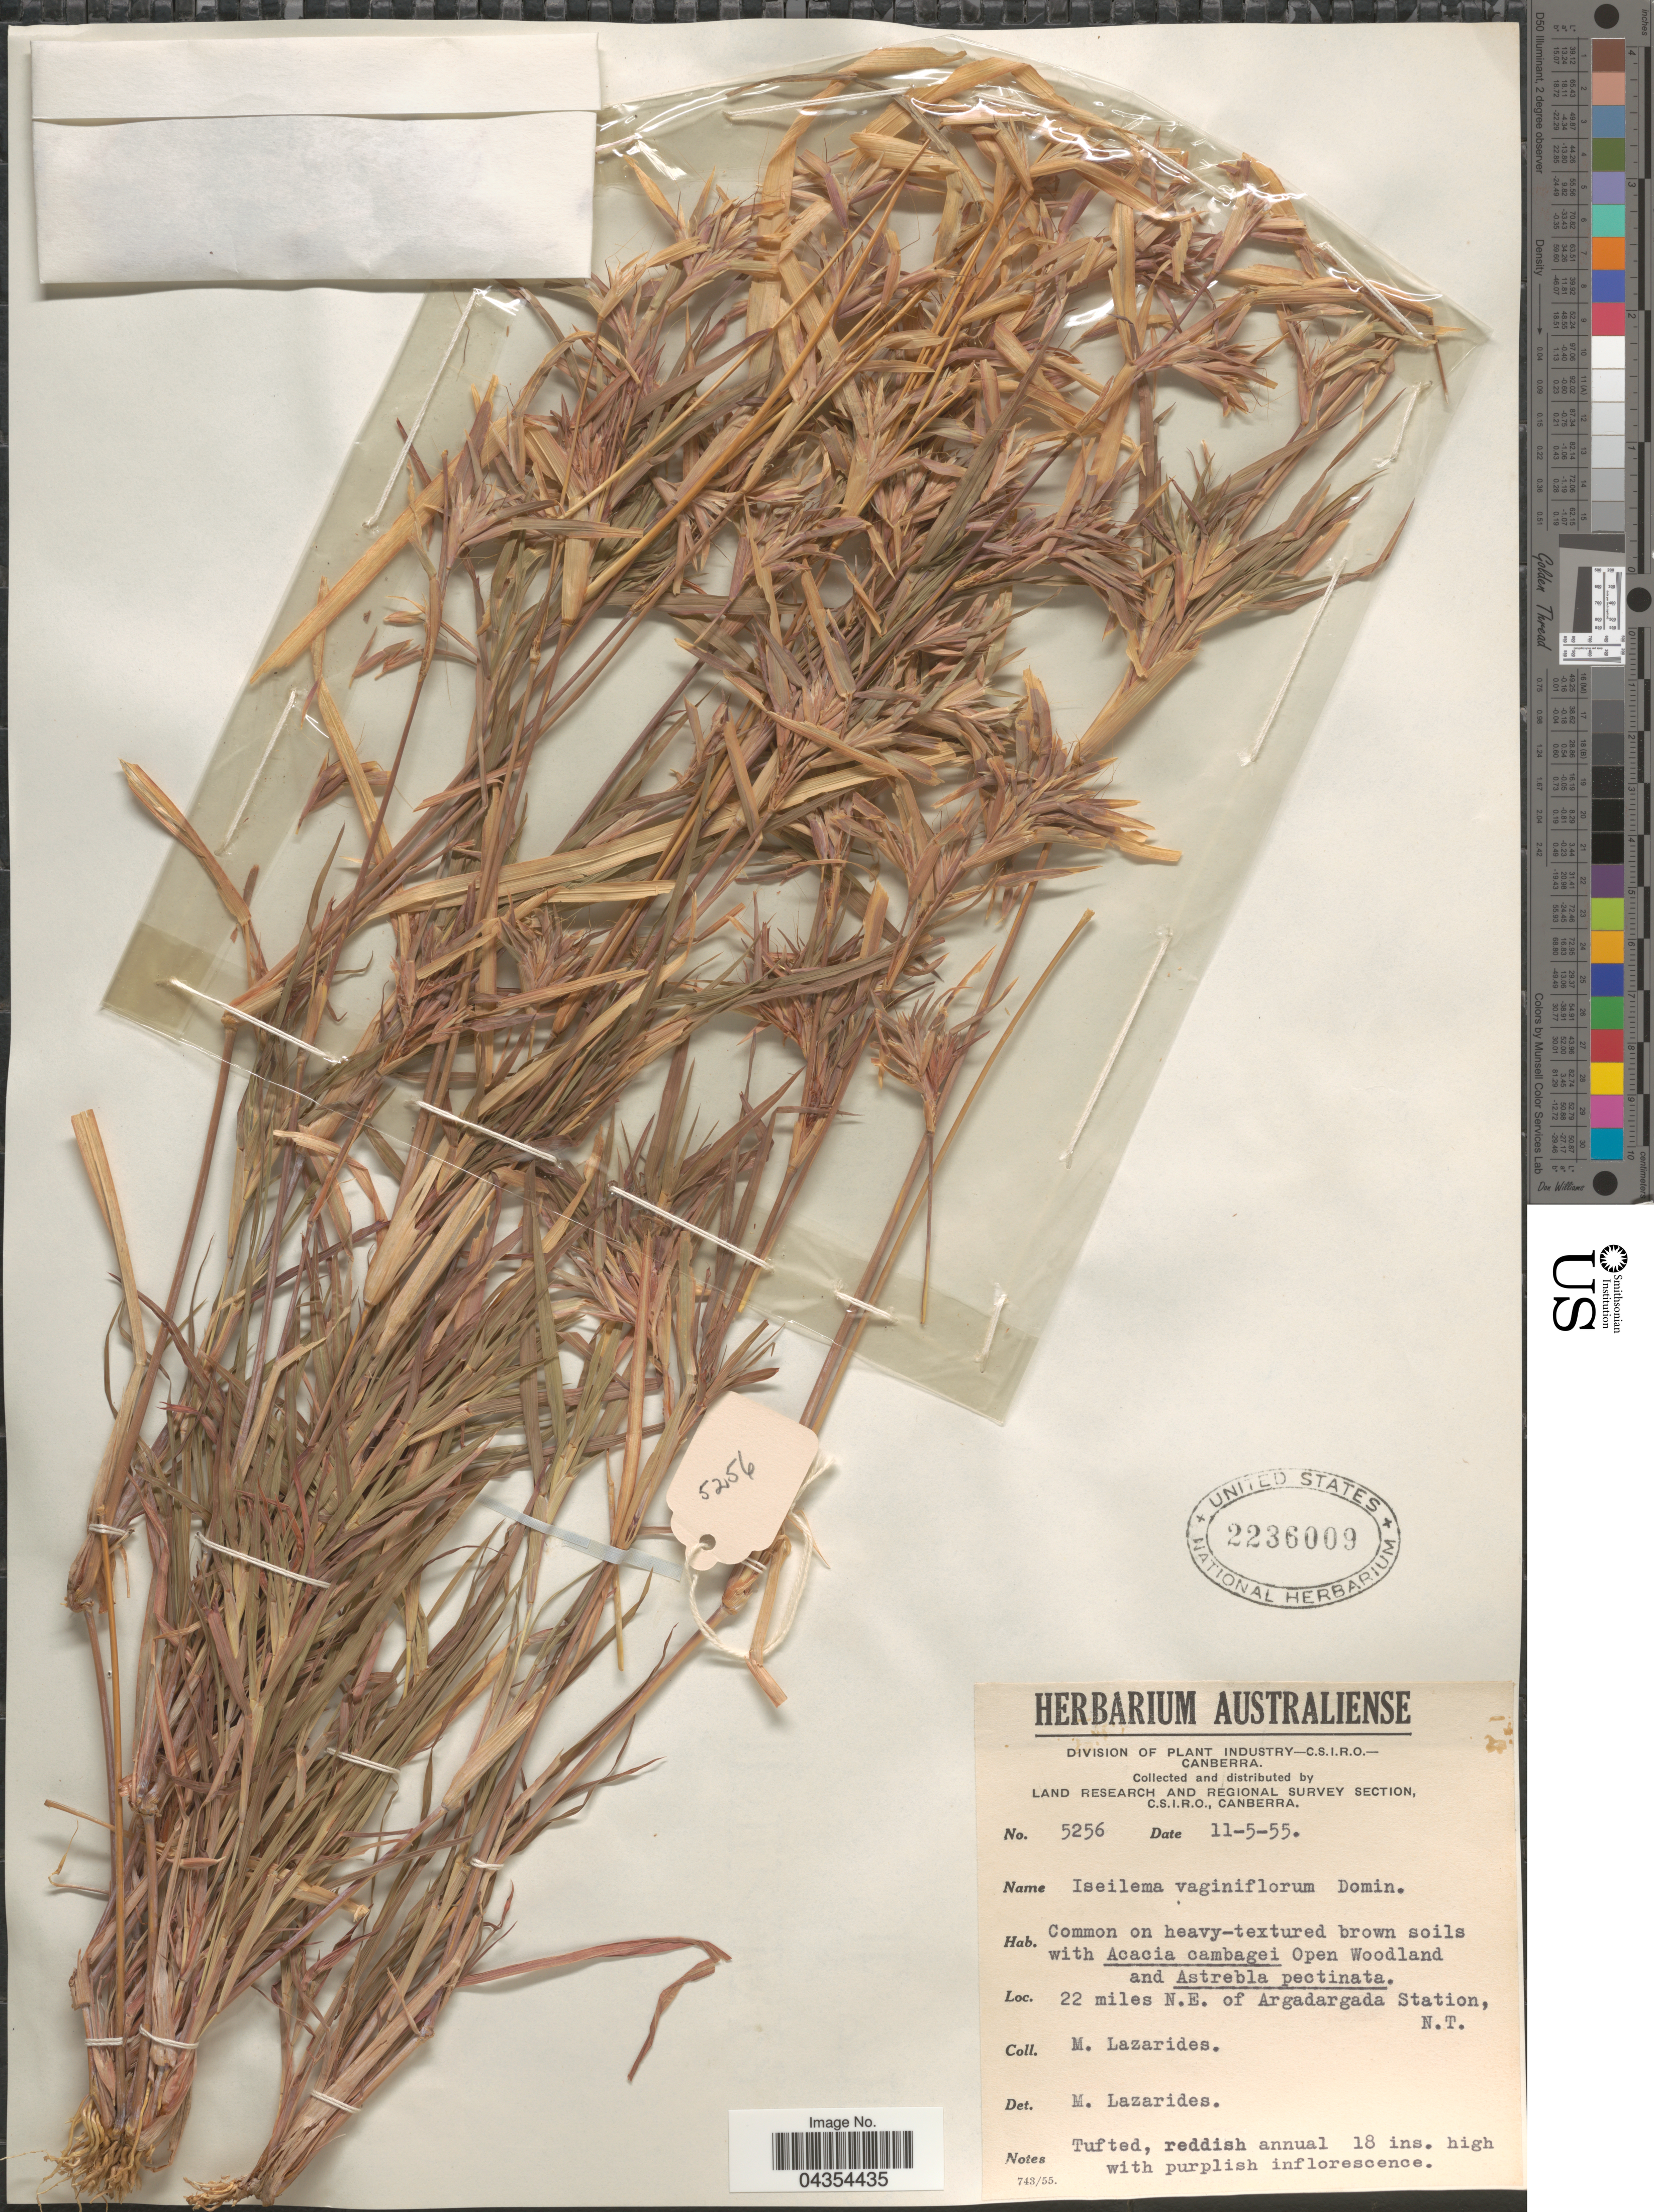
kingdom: Plantae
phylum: Tracheophyta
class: Liliopsida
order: Poales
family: Poaceae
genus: Iseilema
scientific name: Iseilema vaginiflorum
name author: Domin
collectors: M. Lazarides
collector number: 5256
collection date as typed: Transcribed d/m/y: 11/5/55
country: Australia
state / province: Northern Territory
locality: Land Research and Regional Survey Section. 22 miles N.E. of Argadargada Station.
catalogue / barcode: US 2236009